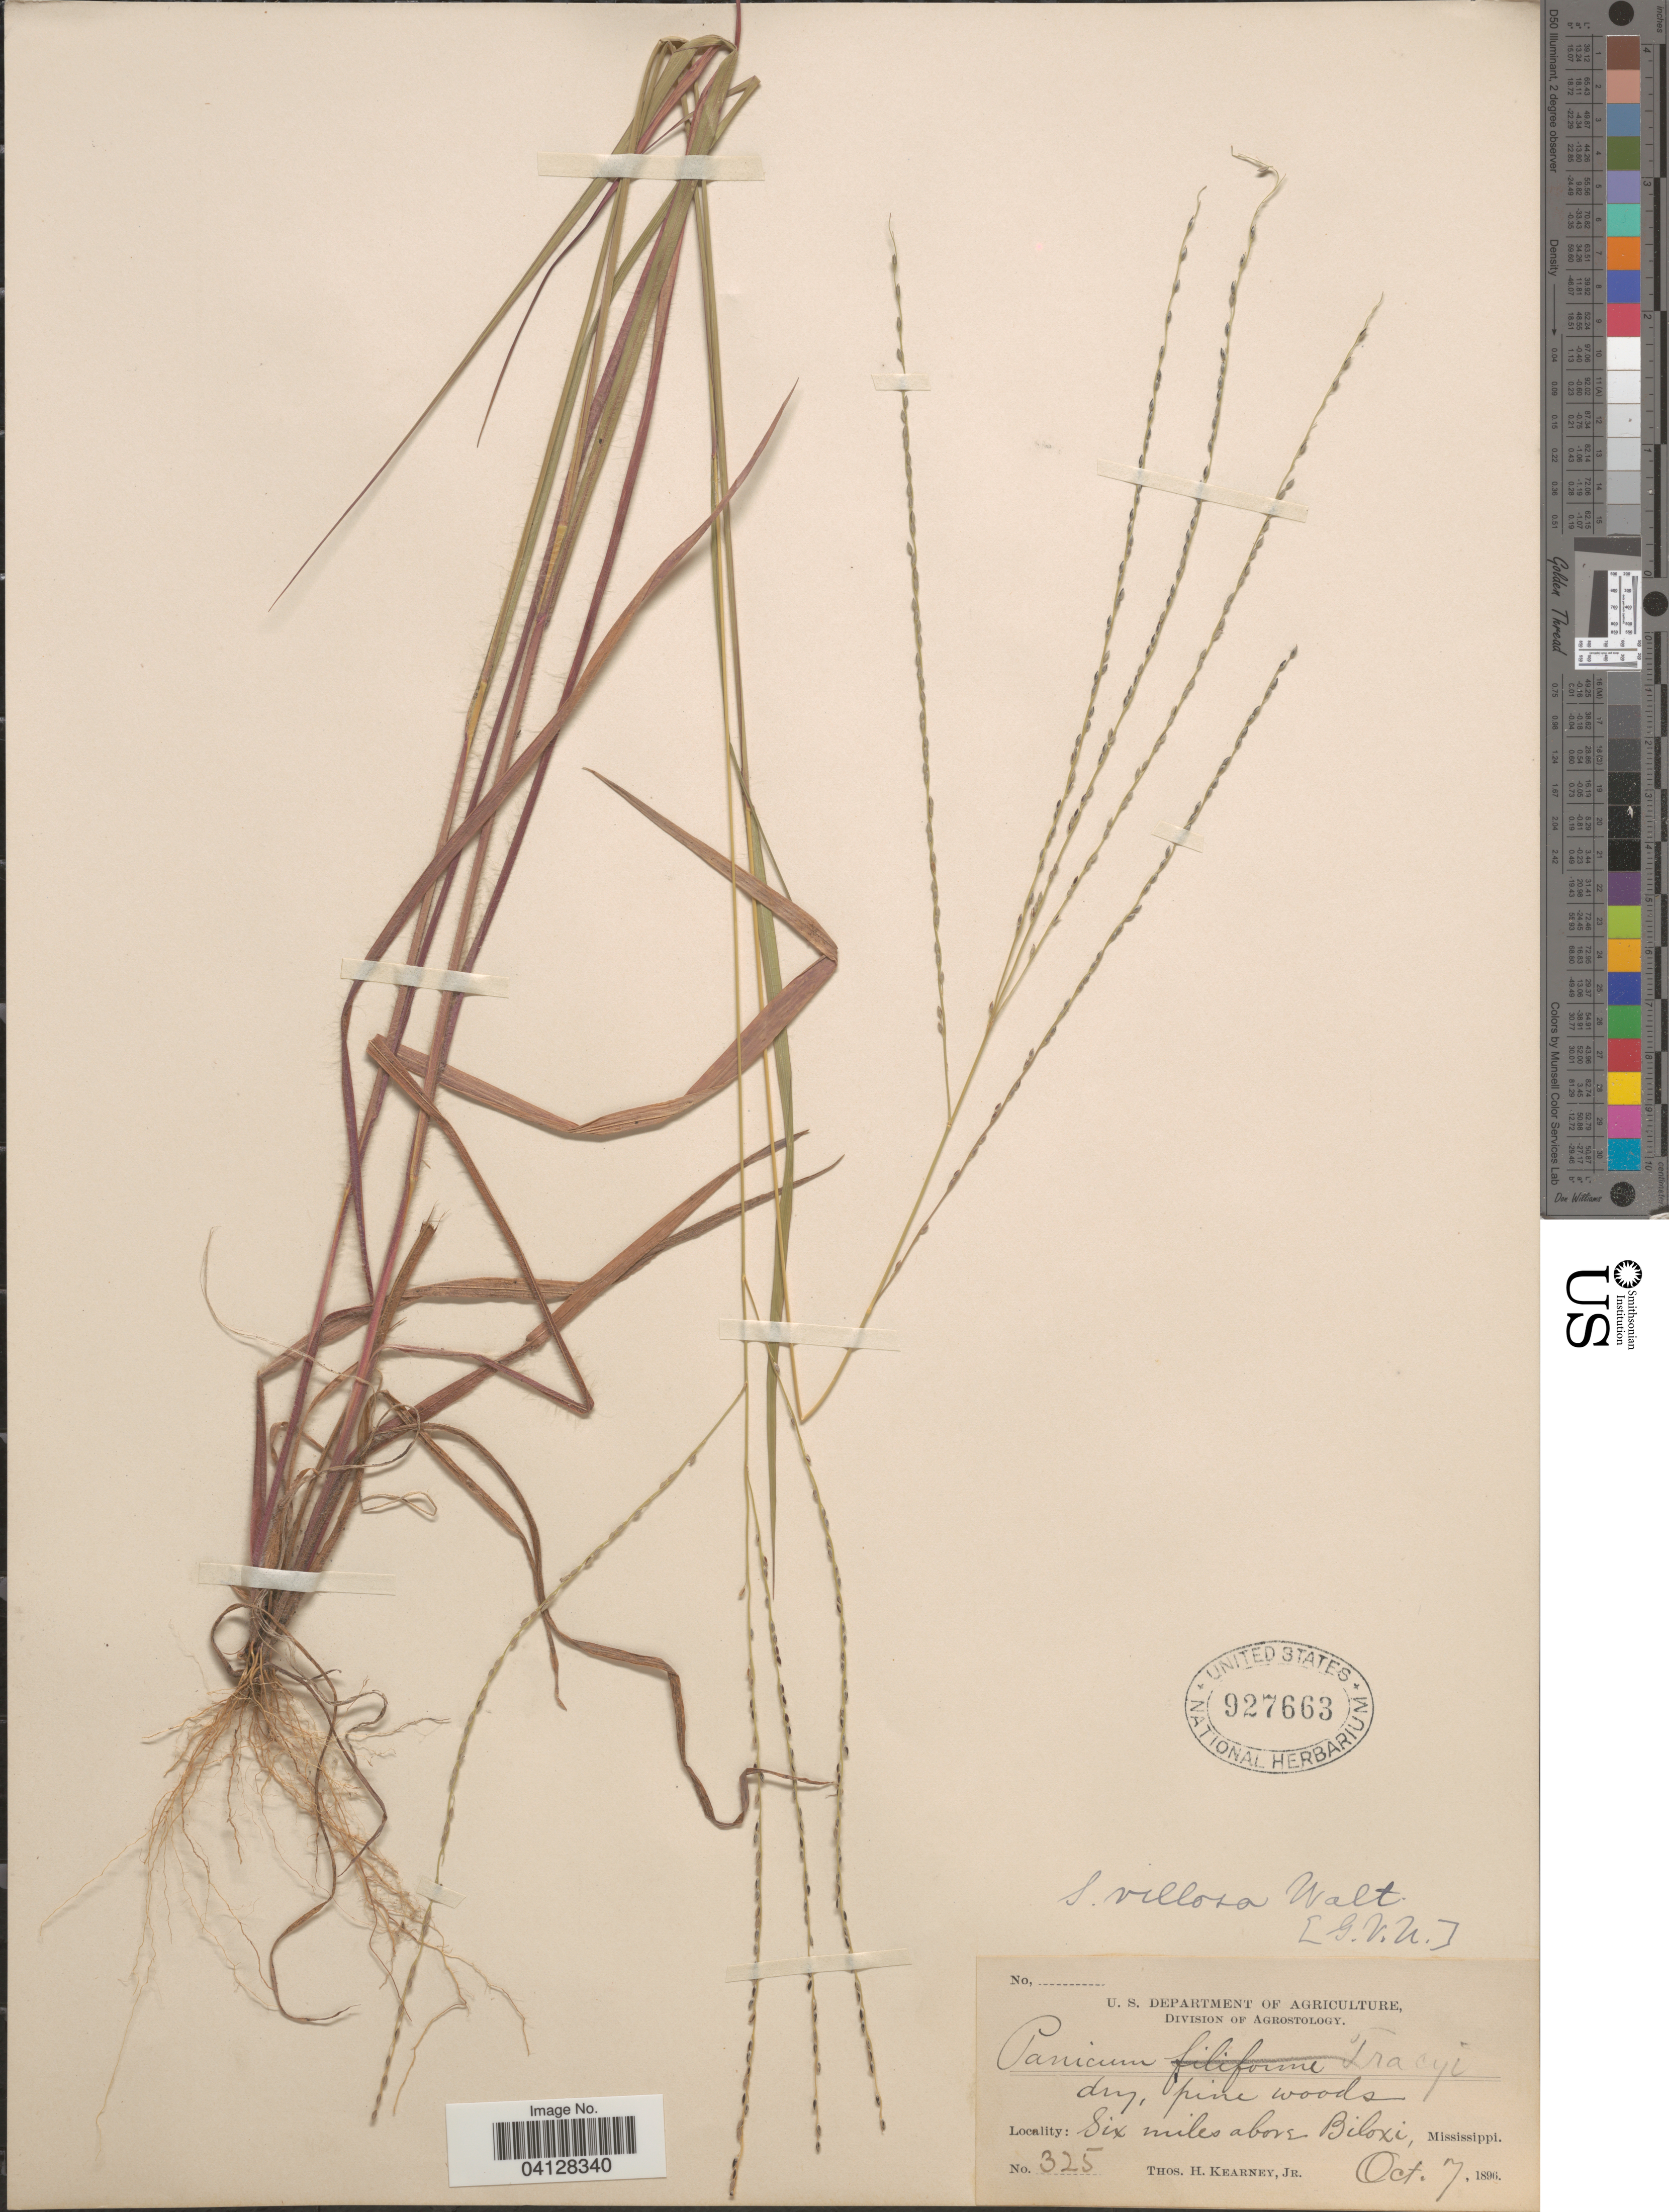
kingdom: Plantae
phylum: Tracheophyta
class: Liliopsida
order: Poales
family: Poaceae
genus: Panicum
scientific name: Panicum tracyi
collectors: T. H. Kearney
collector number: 325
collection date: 1896-10-07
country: United States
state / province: Mississippi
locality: Six miles above Biloxi.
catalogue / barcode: US 927663